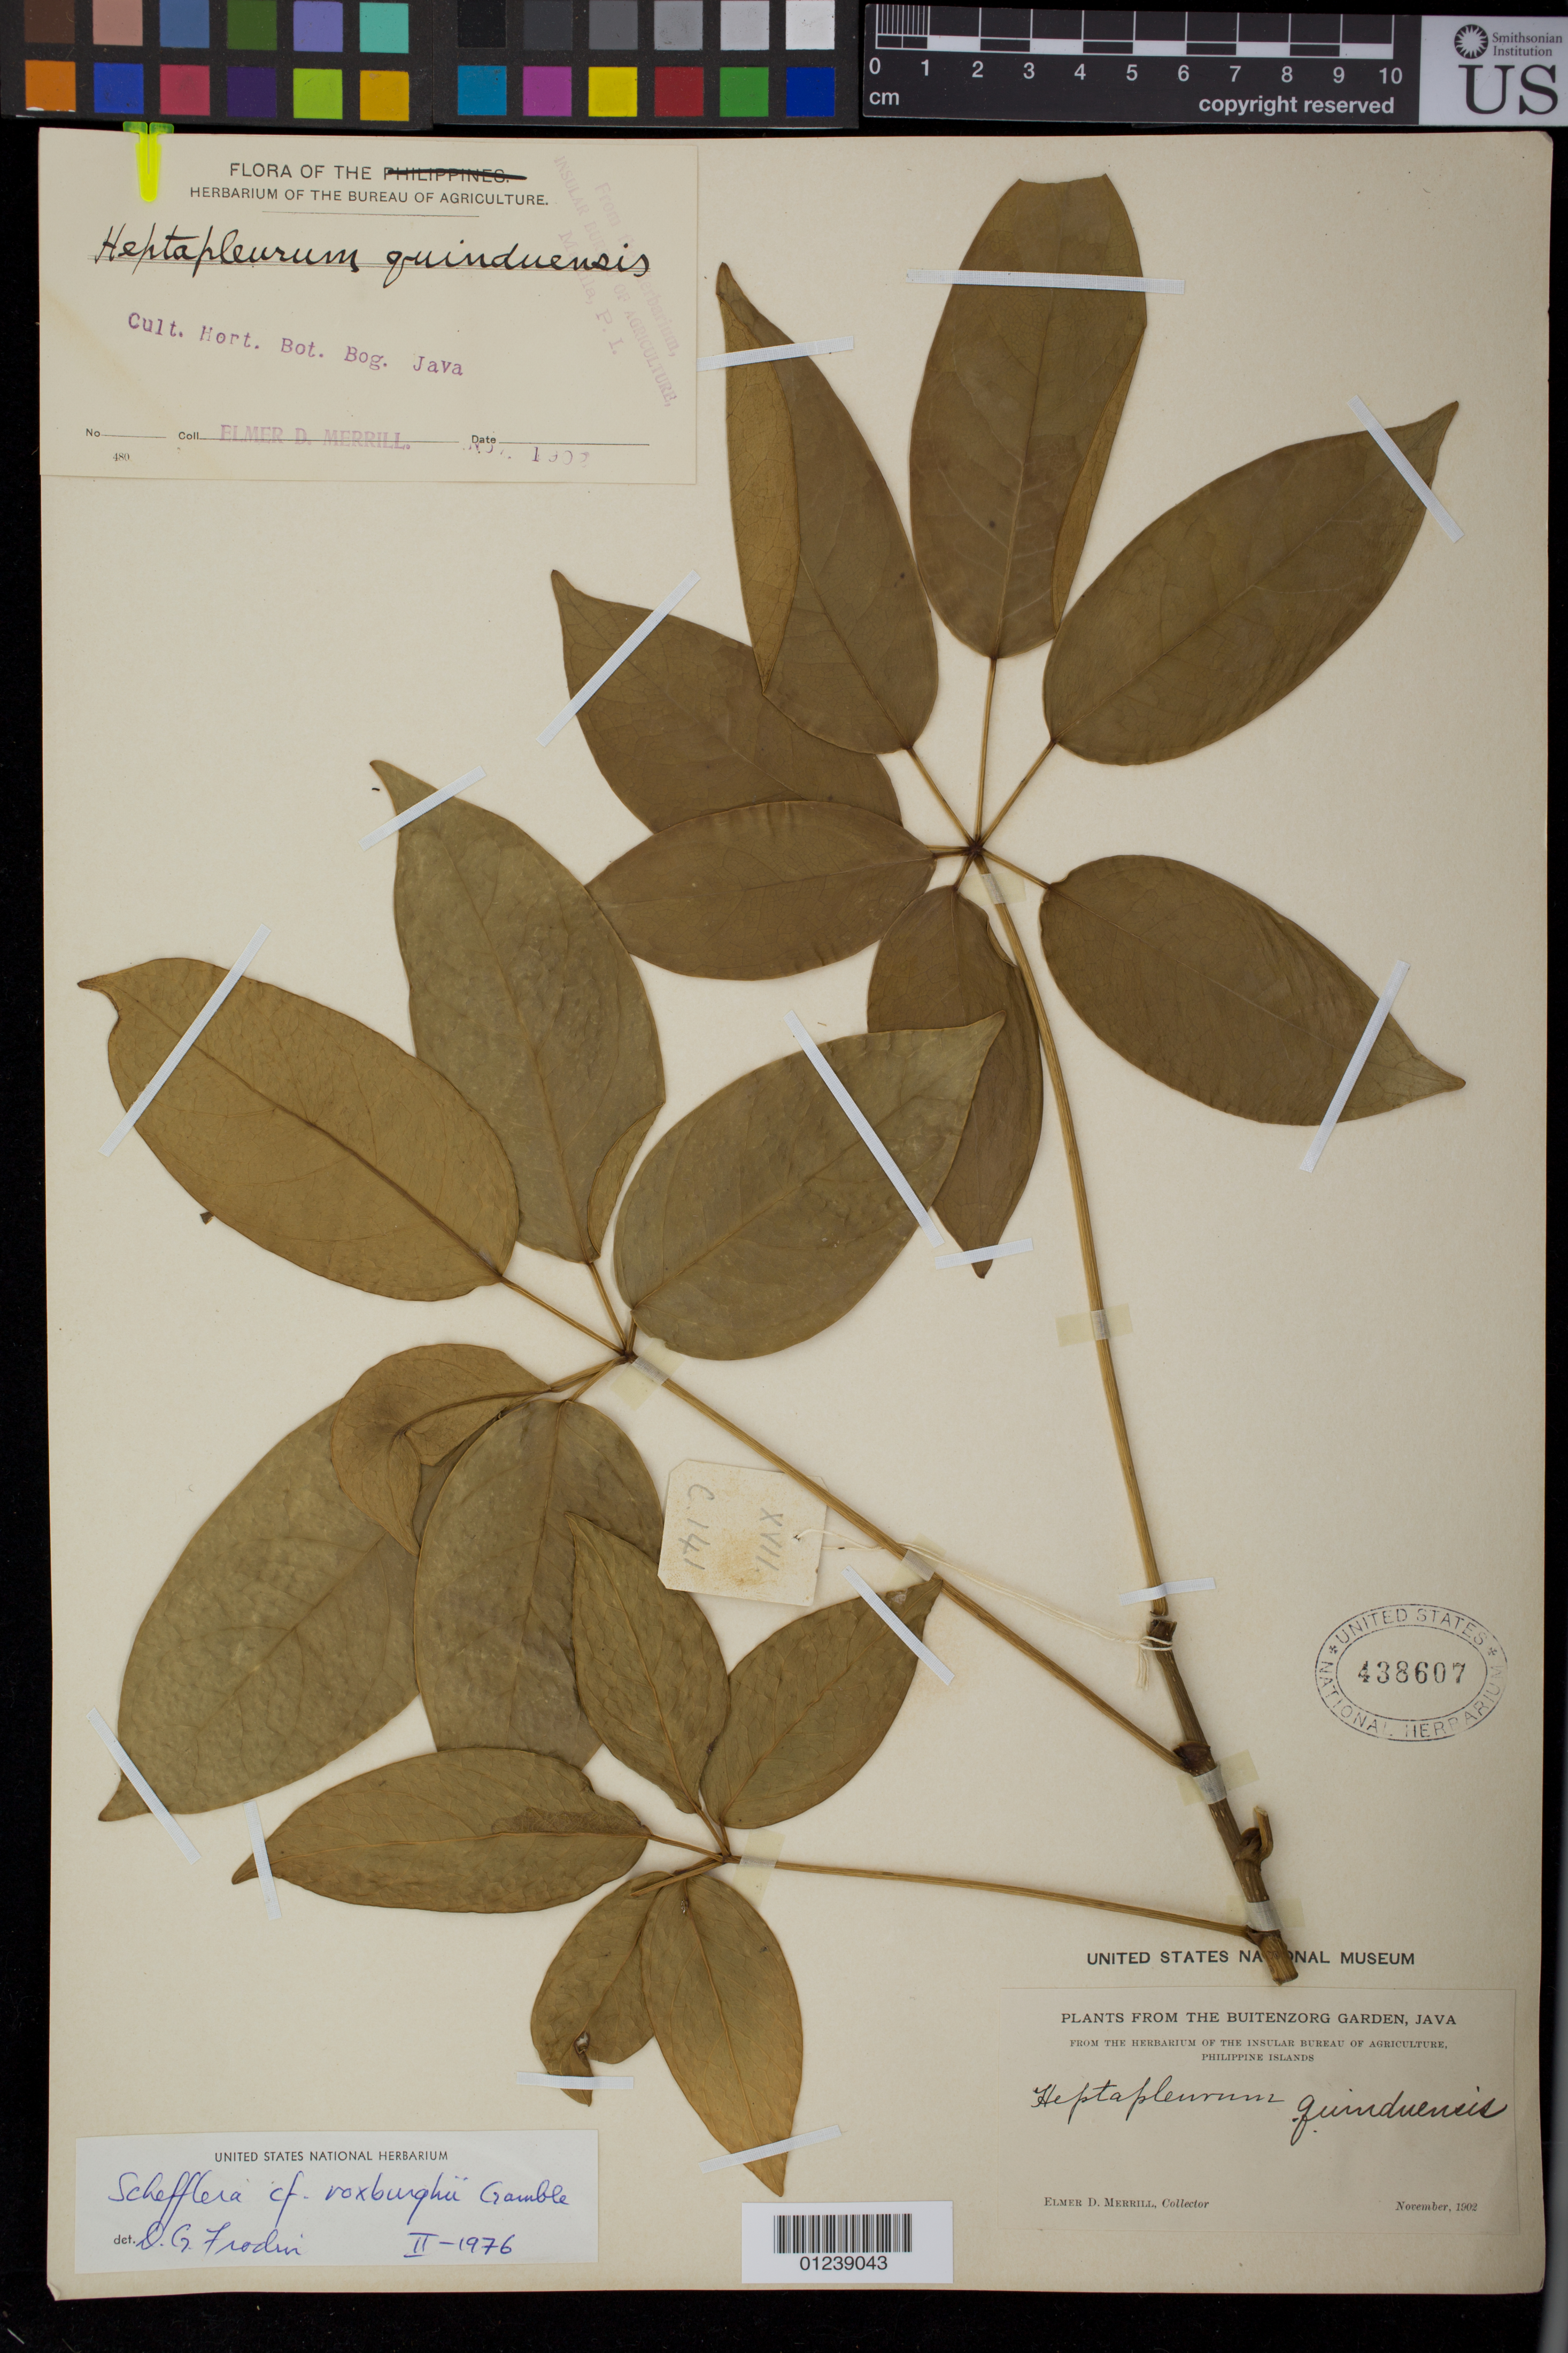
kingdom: Plantae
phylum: Tracheophyta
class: Magnoliopsida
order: Apiales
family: Araliaceae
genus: Heptapleurum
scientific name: Heptapleurum digitatum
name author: (G. Don ex Loudon) Lowry & G. M. Plunkett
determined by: Wagner, W. L., (BOT), Smithsonian Institution - National Museum of Natural History (UNITED STATES)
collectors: E. D. Merrill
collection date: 1902-11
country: Indonesia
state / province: Java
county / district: Jawa Barat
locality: Buitenzorg Garden, Java.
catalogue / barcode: US 438607